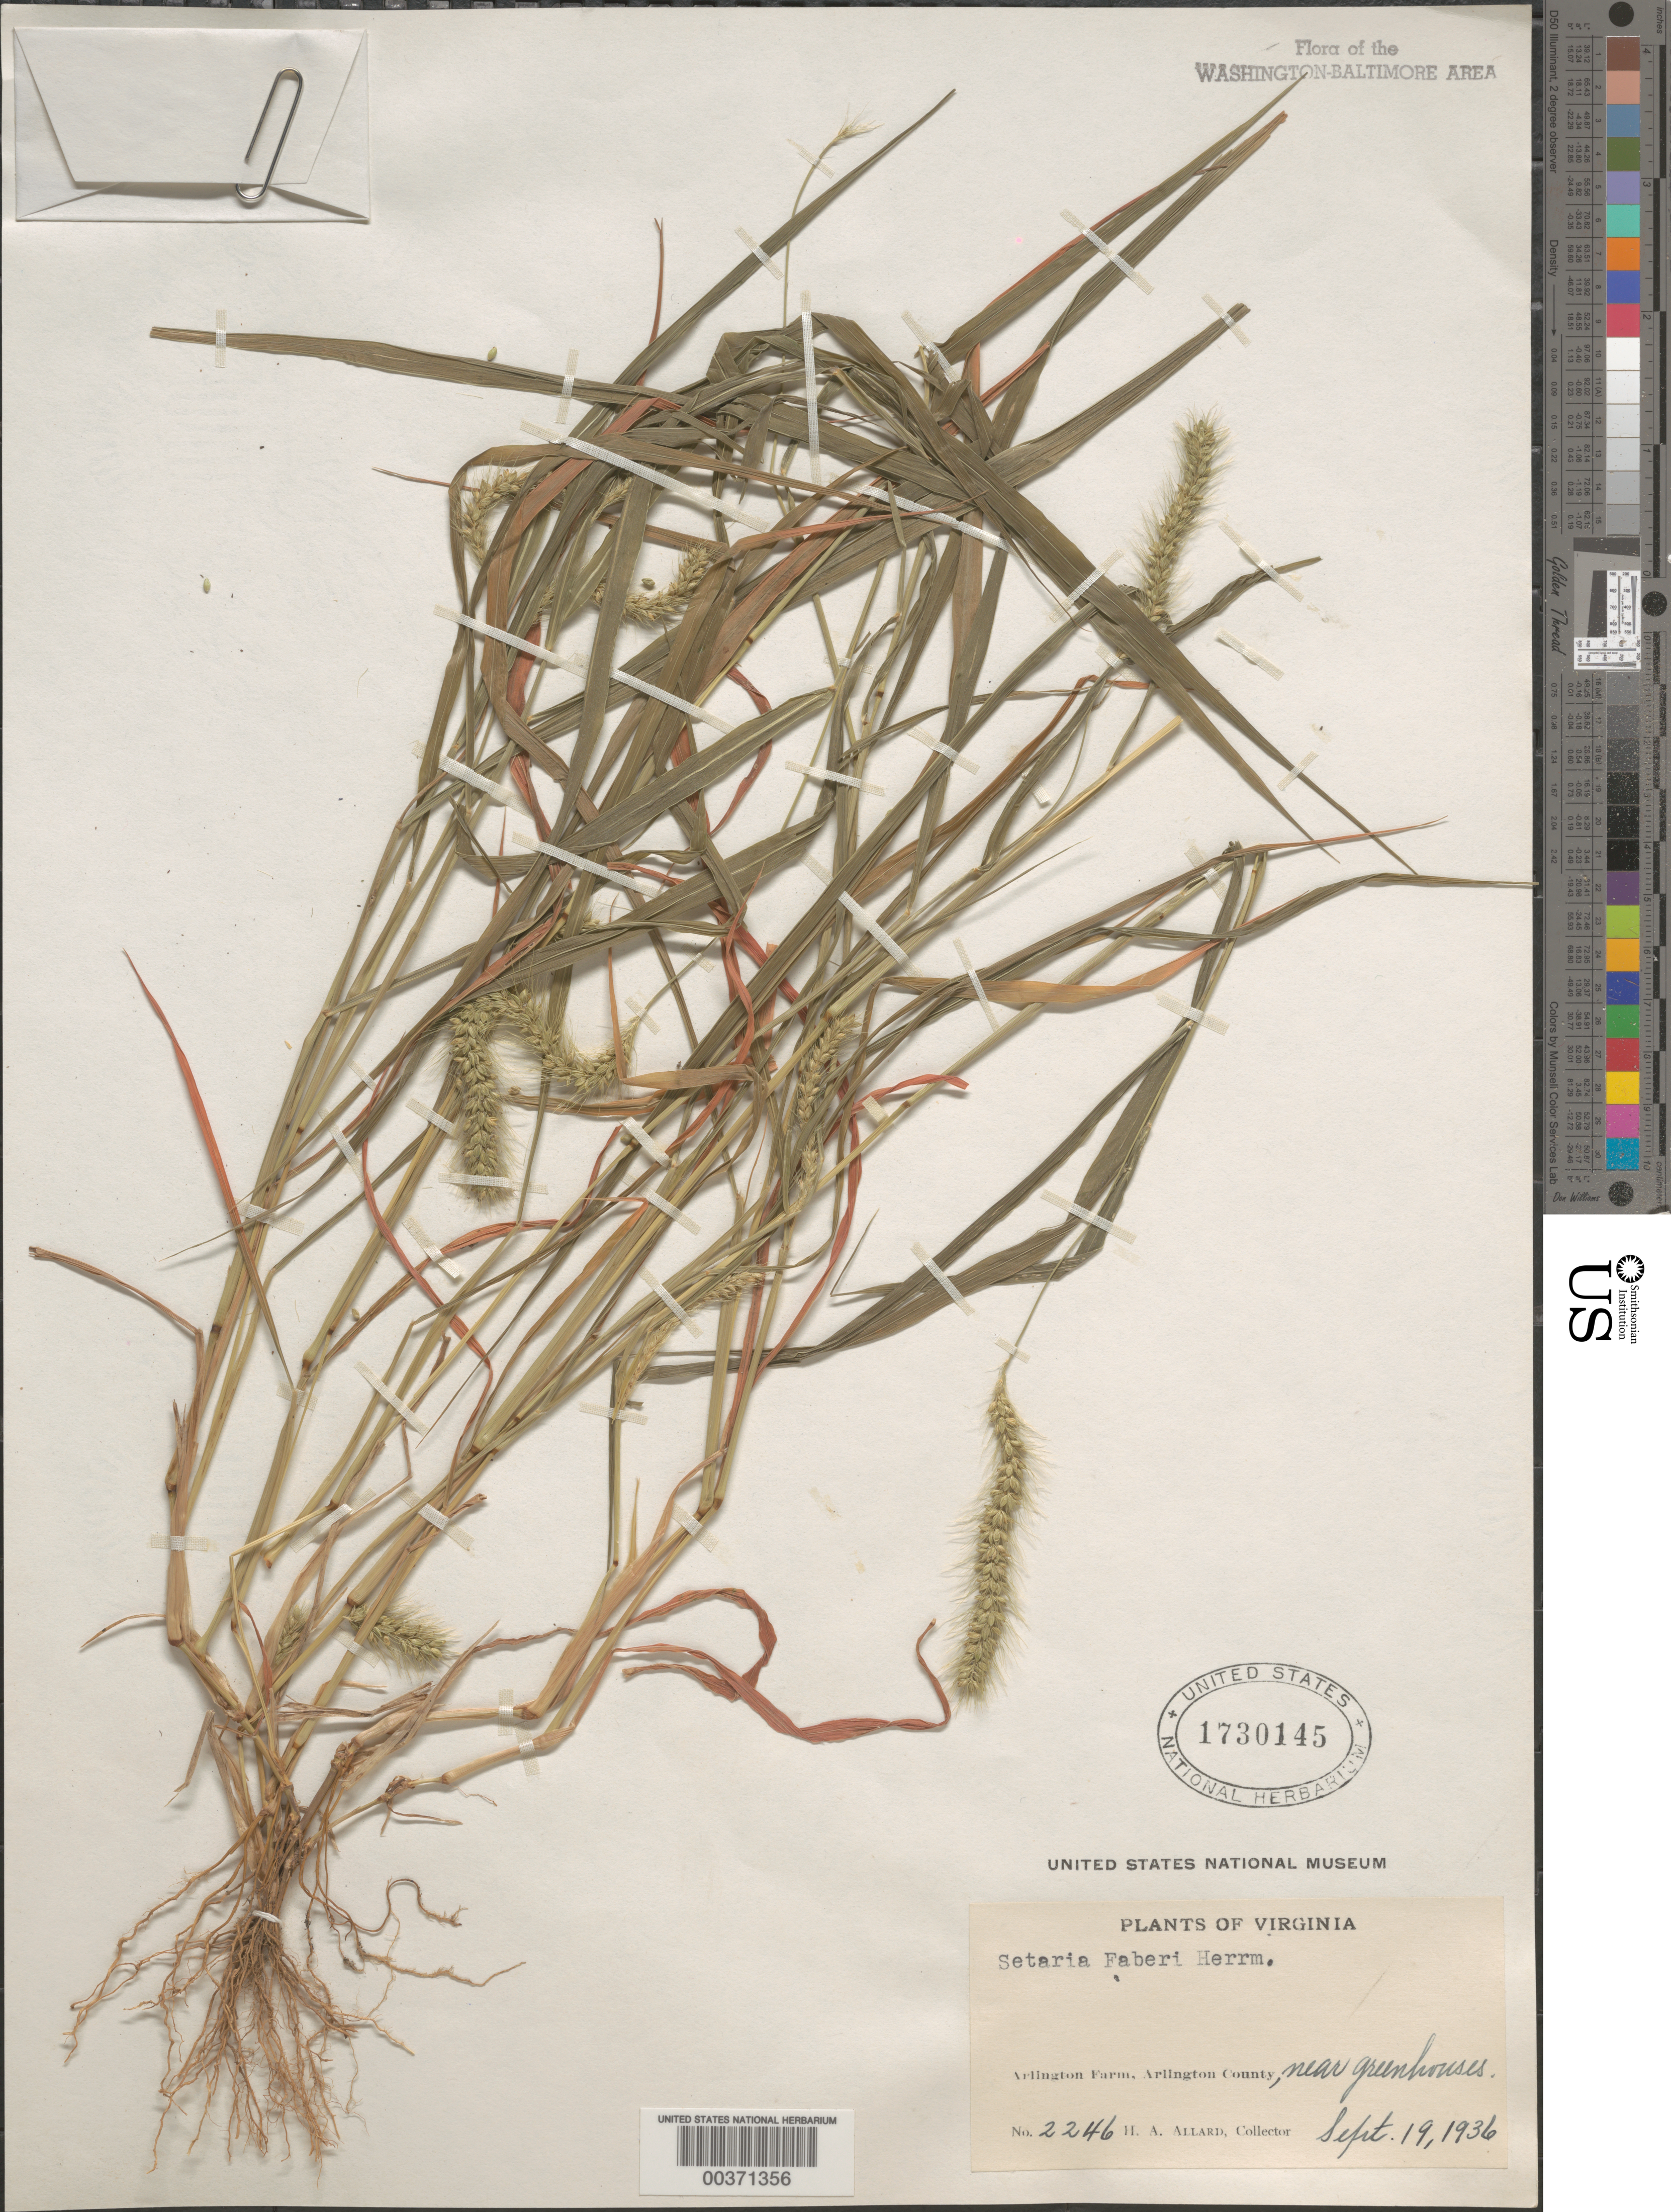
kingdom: Plantae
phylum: Tracheophyta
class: Liliopsida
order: Poales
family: Poaceae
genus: Setaria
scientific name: Setaria faberi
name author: R.A.W. Herrm.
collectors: H. A. Allard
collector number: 2246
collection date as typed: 19 Sep 1936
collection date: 1936-09-19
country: United States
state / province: Virginia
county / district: Arlington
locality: Arlington Farm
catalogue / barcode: US 1730145